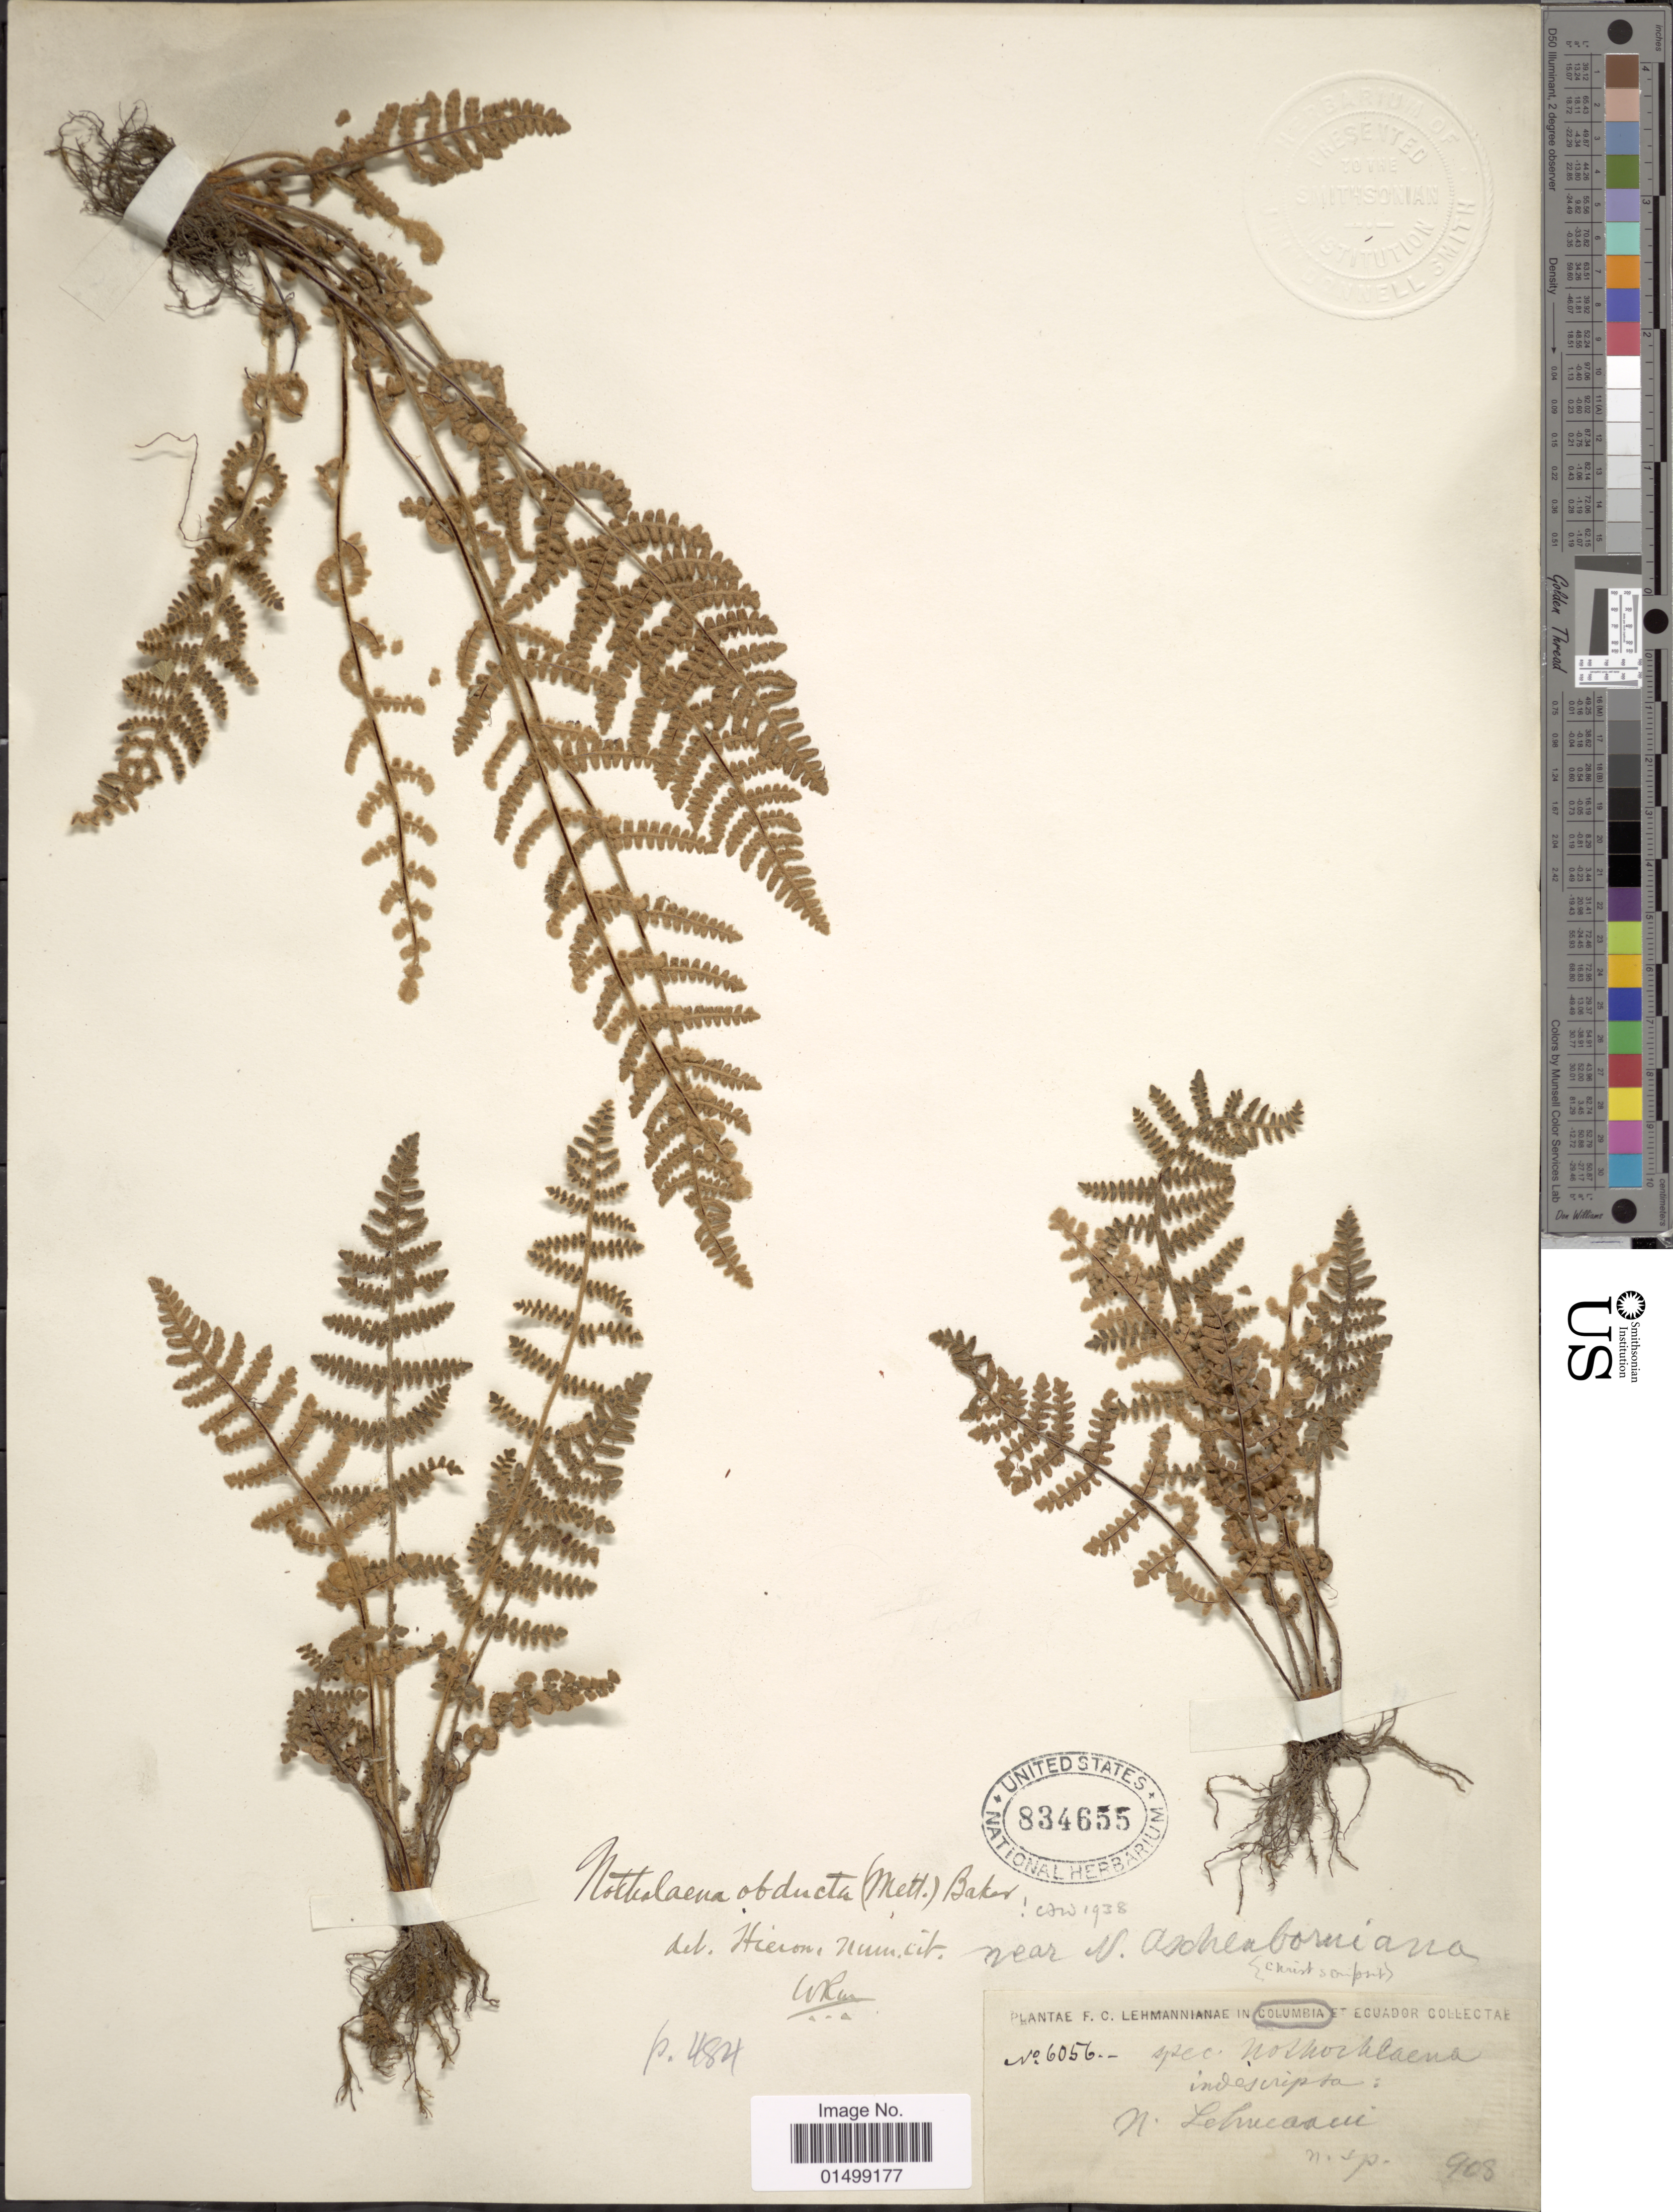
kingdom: Plantae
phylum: Tracheophyta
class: Polypodiopsida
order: Polypodiales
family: Pteridaceae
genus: Cheilanthes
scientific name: Cheilanthes obducta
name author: (Mett.) Baker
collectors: F. C. Lehmann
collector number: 6056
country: Colombia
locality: Near N. Aschlaborniana.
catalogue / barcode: US 834655